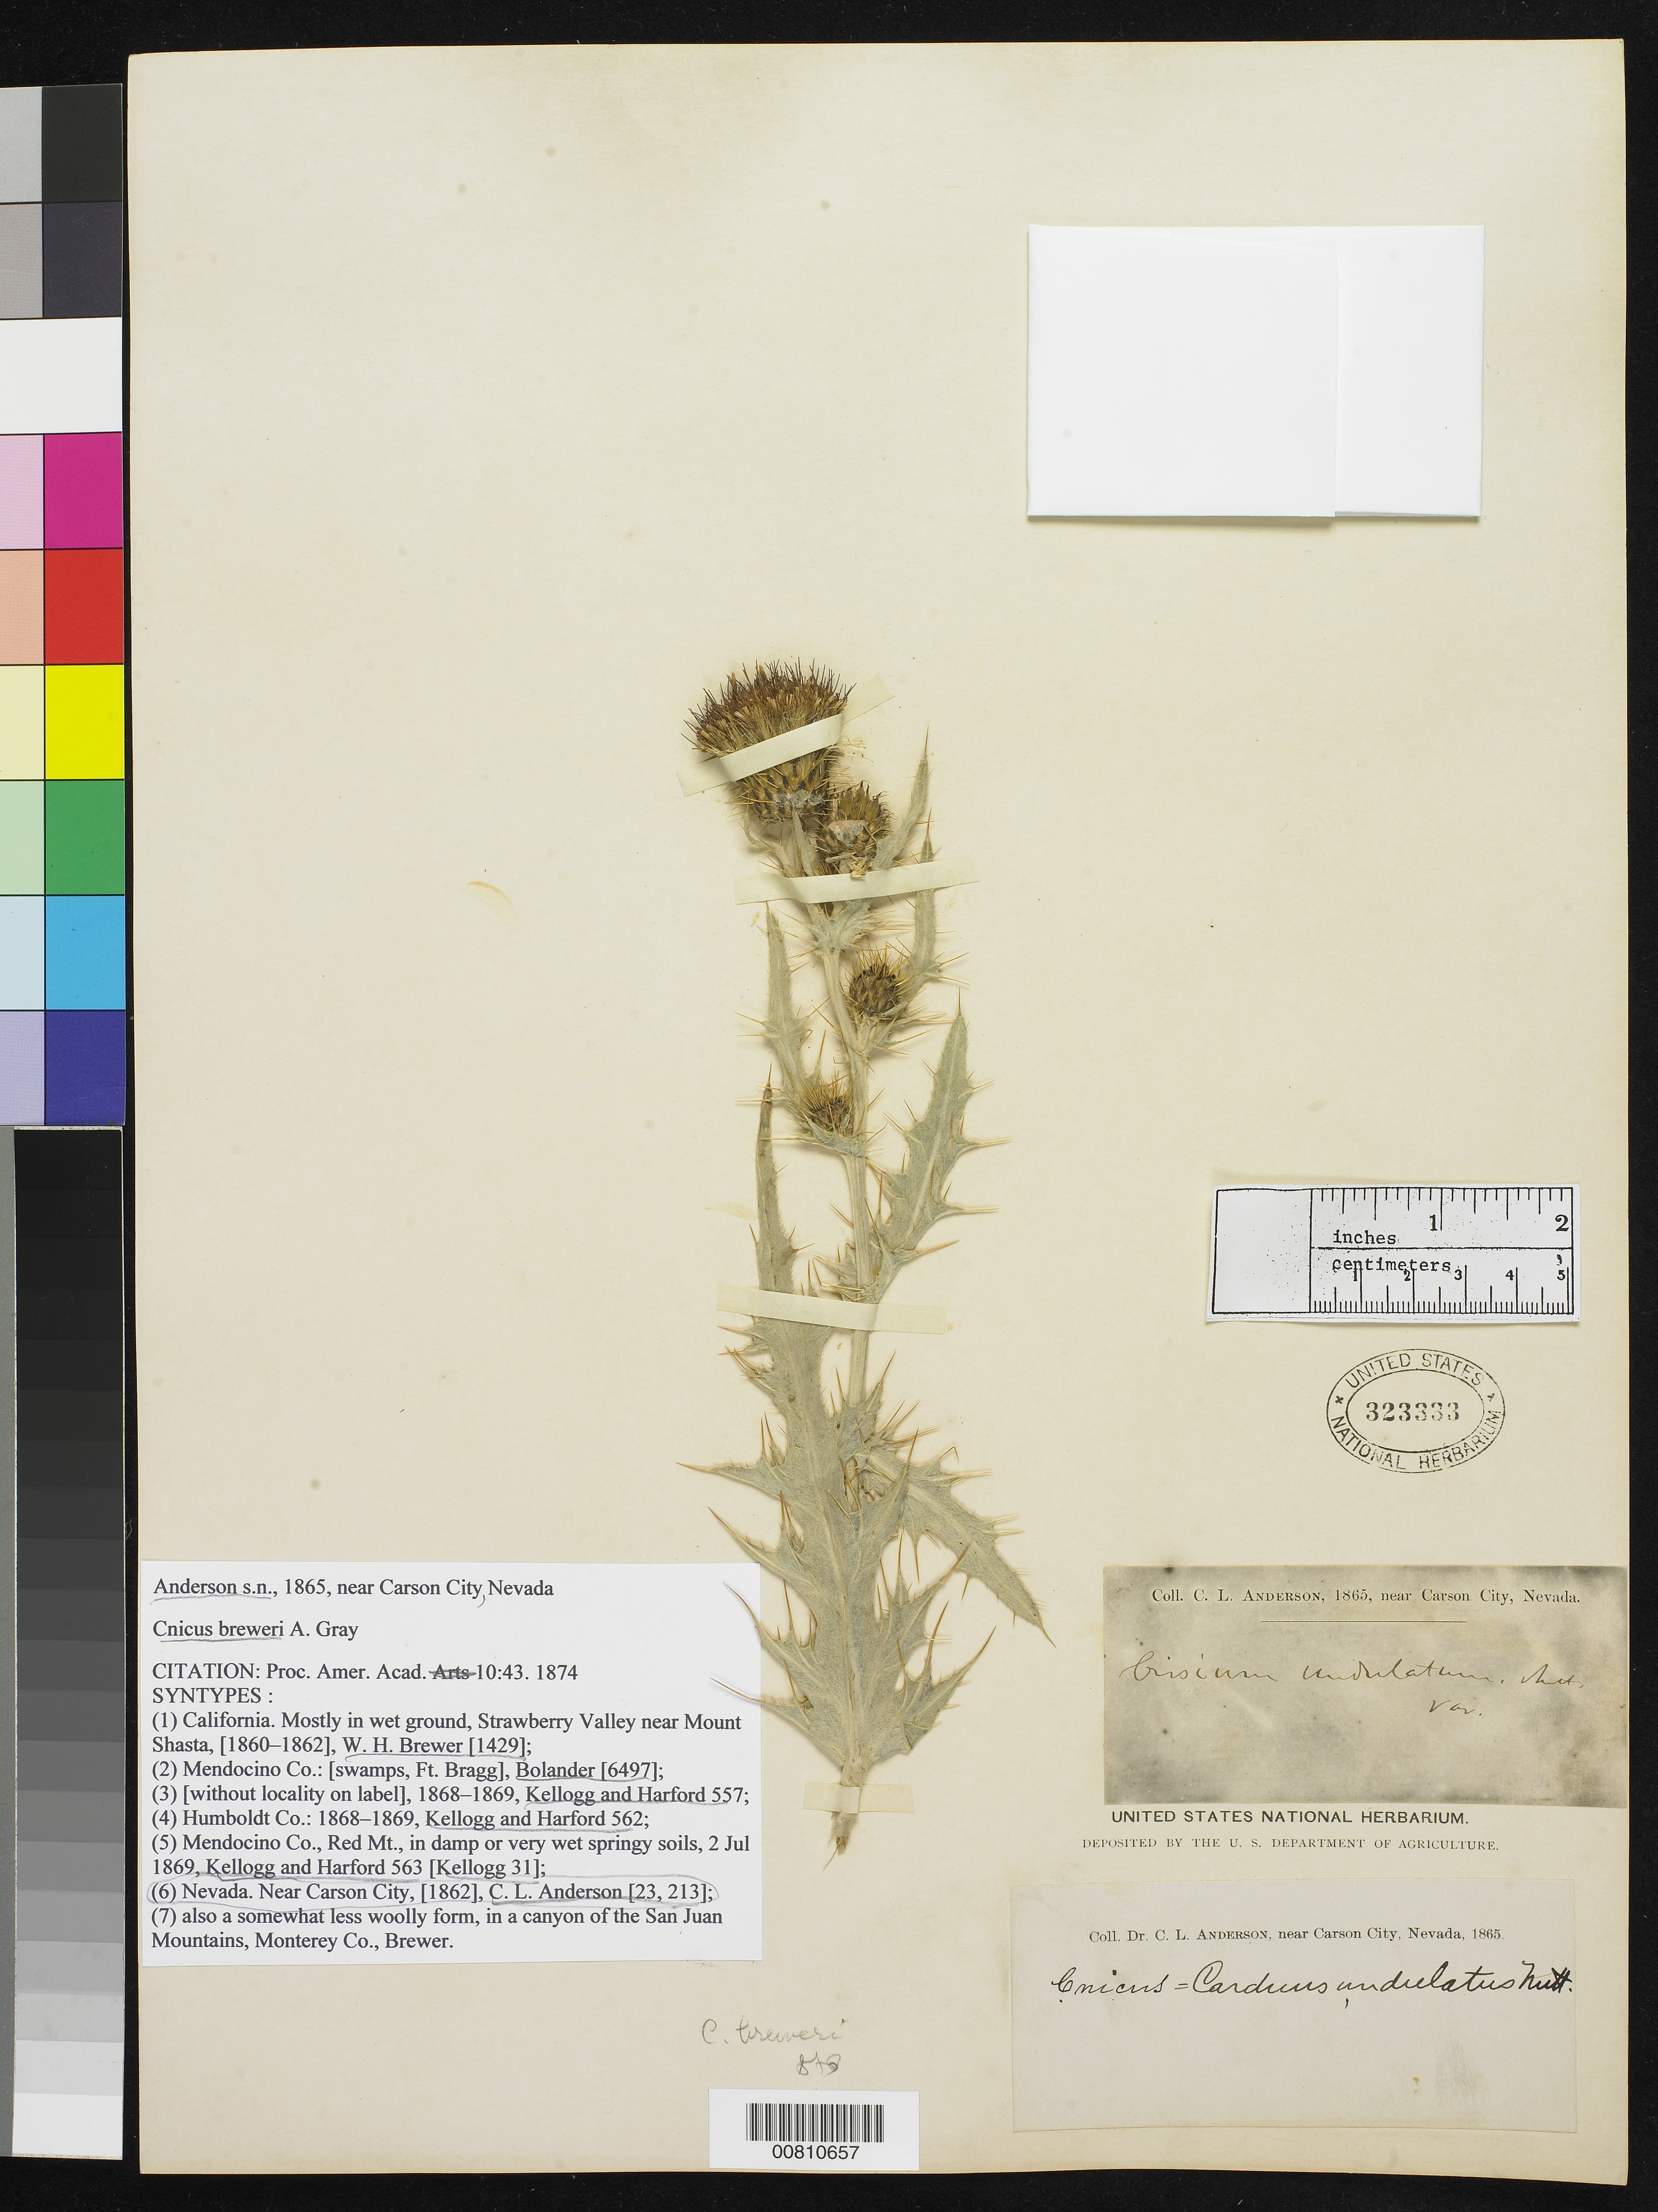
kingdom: Plantae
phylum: Tracheophyta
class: Magnoliopsida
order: Asterales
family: Asteraceae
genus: Cnicus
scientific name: Cnicus breweri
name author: A. Gray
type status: Syntype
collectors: ex herb. Charles Lewis Anderson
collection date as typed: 1865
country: United States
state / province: Nevada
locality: Near Carson City.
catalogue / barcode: US 323333